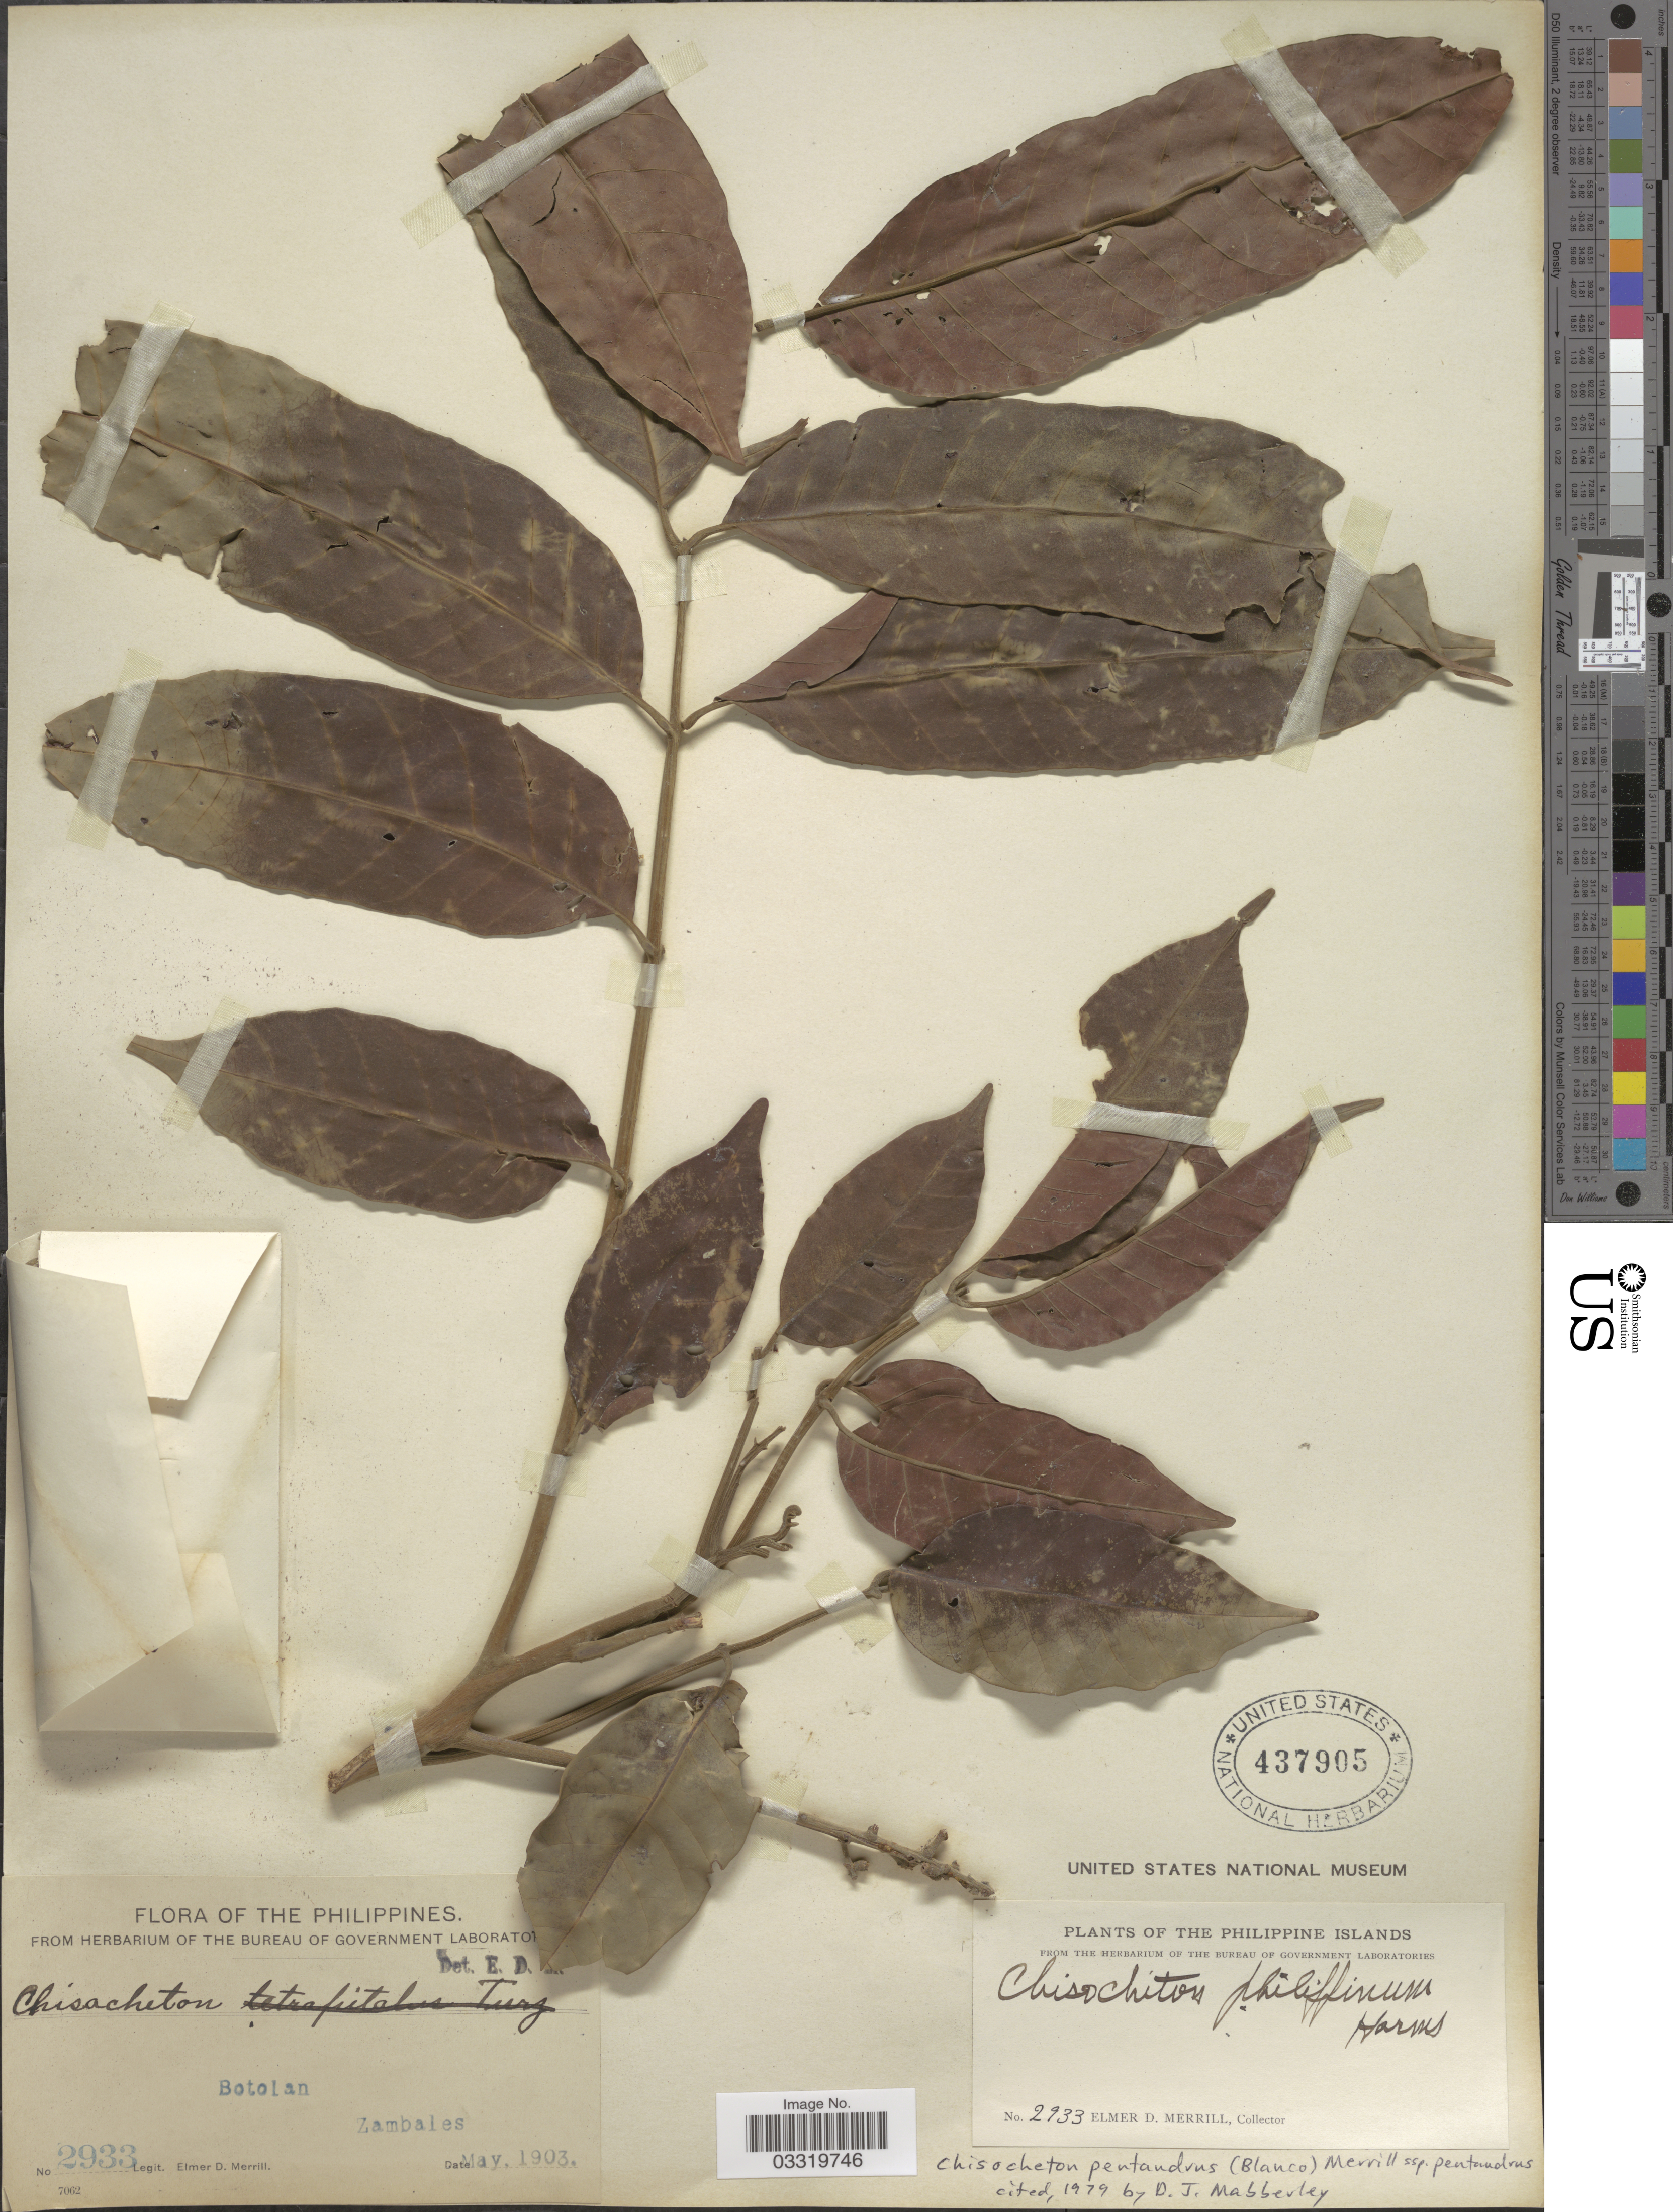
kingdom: Plantae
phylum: Tracheophyta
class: Magnoliopsida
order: Sapindales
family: Meliaceae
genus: Chisocheton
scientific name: Chisocheton pentandrus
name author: (Blanco) Merr.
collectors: E. D. Merrill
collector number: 2933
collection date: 1903-05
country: Philippines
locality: The Philippine Islands. Botolan. Zambales.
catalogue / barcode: US 437905